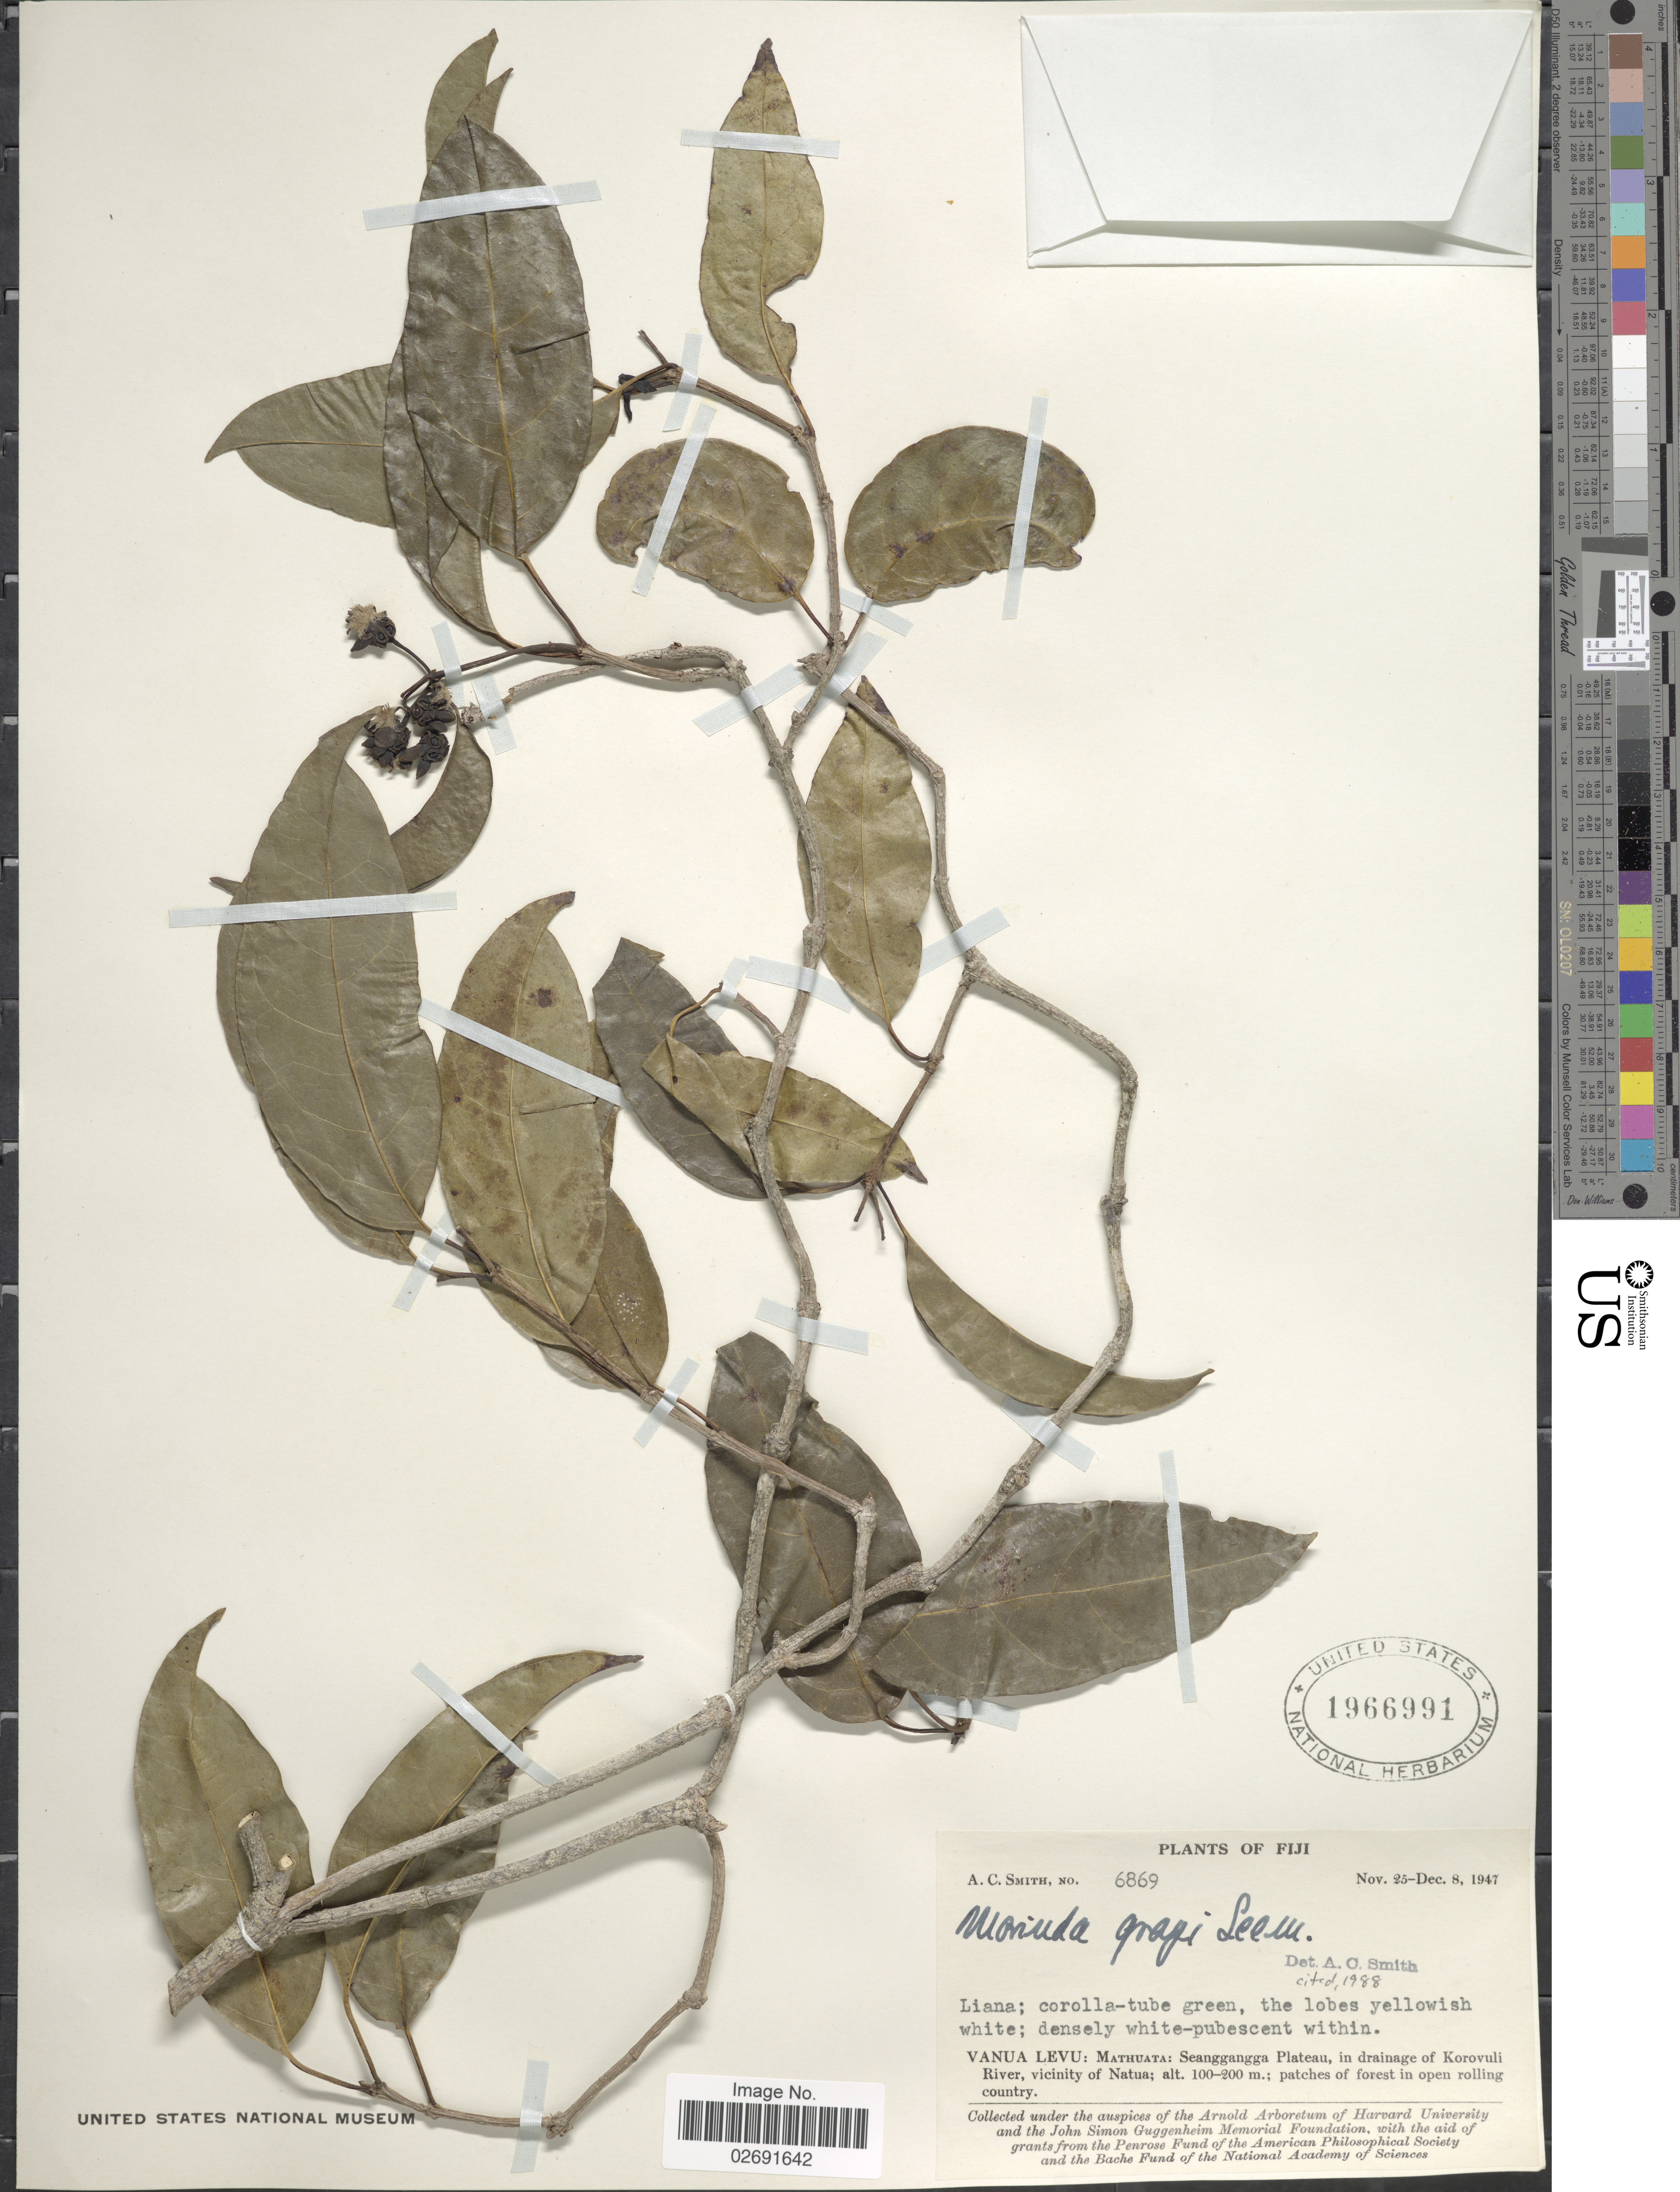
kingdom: Plantae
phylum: Tracheophyta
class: Magnoliopsida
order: Gentianales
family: Rubiaceae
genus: Gynochthodes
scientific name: Gynochthodes grayi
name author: (Seem.) Razafim. & B. Bremer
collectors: A. C. Smith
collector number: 6869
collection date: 1947-11-25/1947-12-08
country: Fiji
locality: Vanua Levu: Mathuata: Seanggangga Plateau, in drainage of Korovuli River, vicinity of Natua.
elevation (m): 100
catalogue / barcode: US 1966991